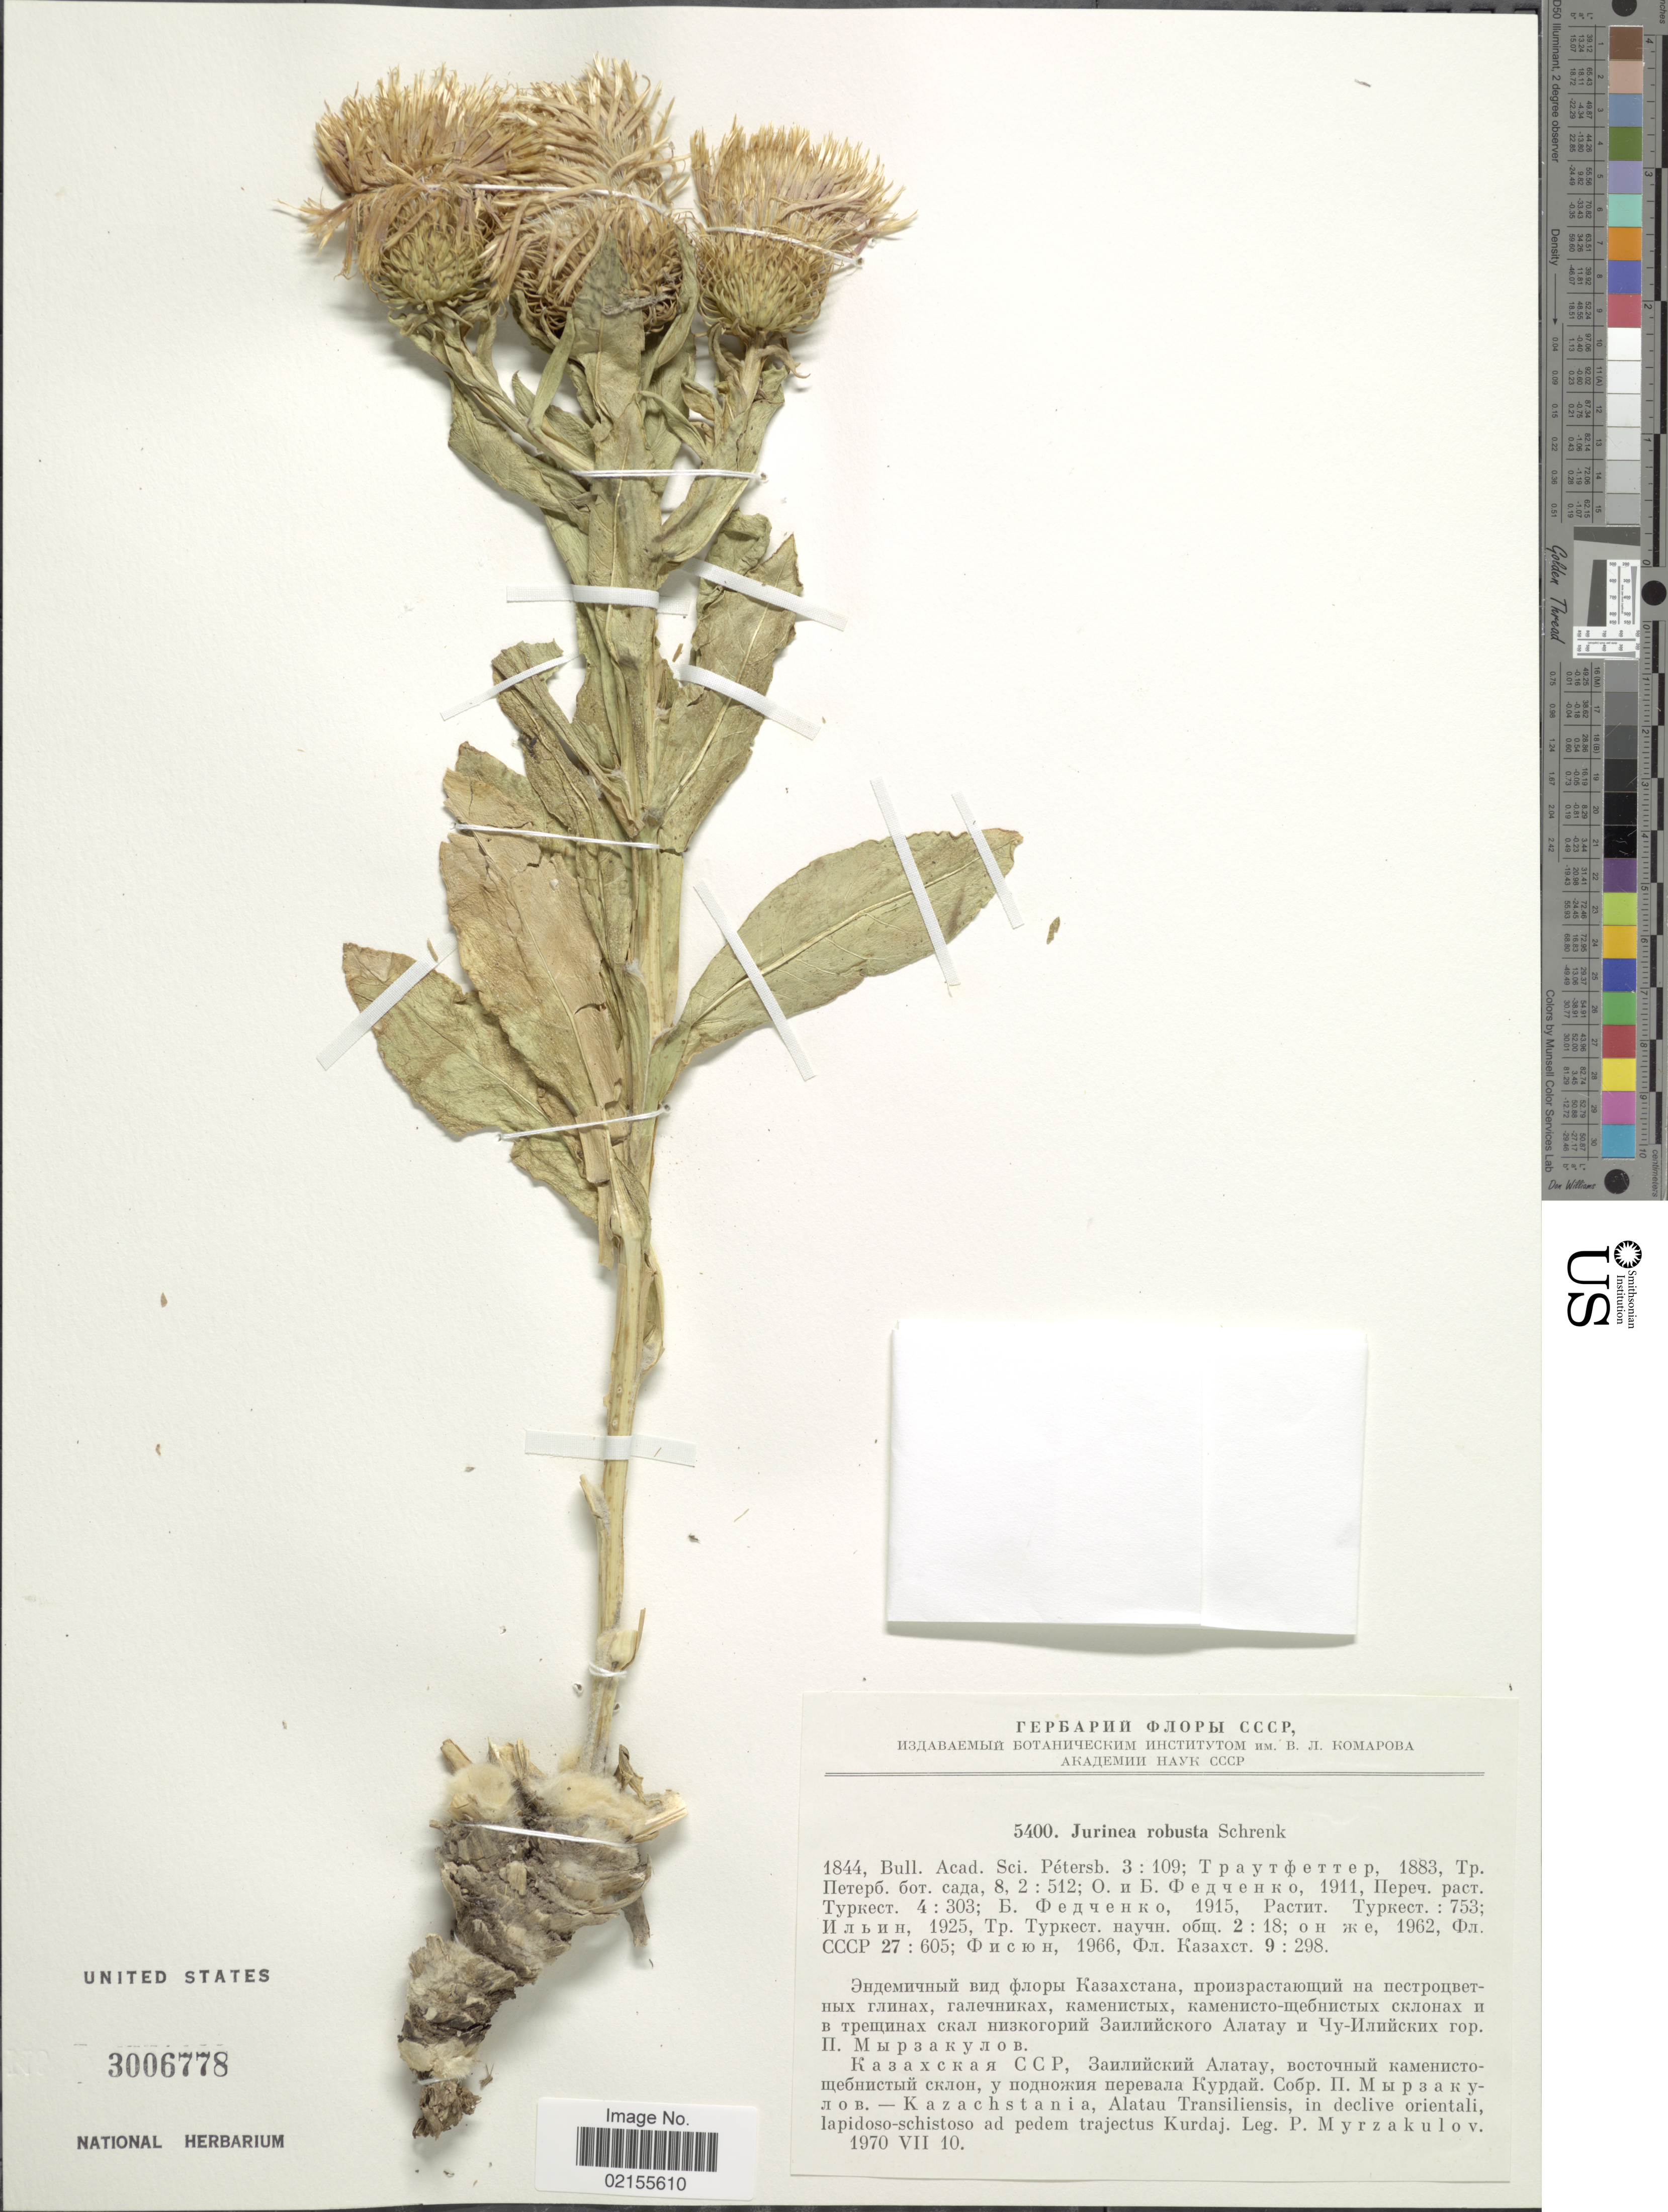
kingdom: Plantae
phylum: Tracheophyta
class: Magnoliopsida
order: Asterales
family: Asteraceae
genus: Jurinea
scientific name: Jurinea robusta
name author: Schrenk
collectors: P. Myrzakulov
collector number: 5400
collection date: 1970-07-10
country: Kazakhstan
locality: Kazachstania, Alatau Transiliensis, in declive orientali, lapidoso-schistoso and pedem trajectus Kurdaj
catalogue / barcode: US 3006778